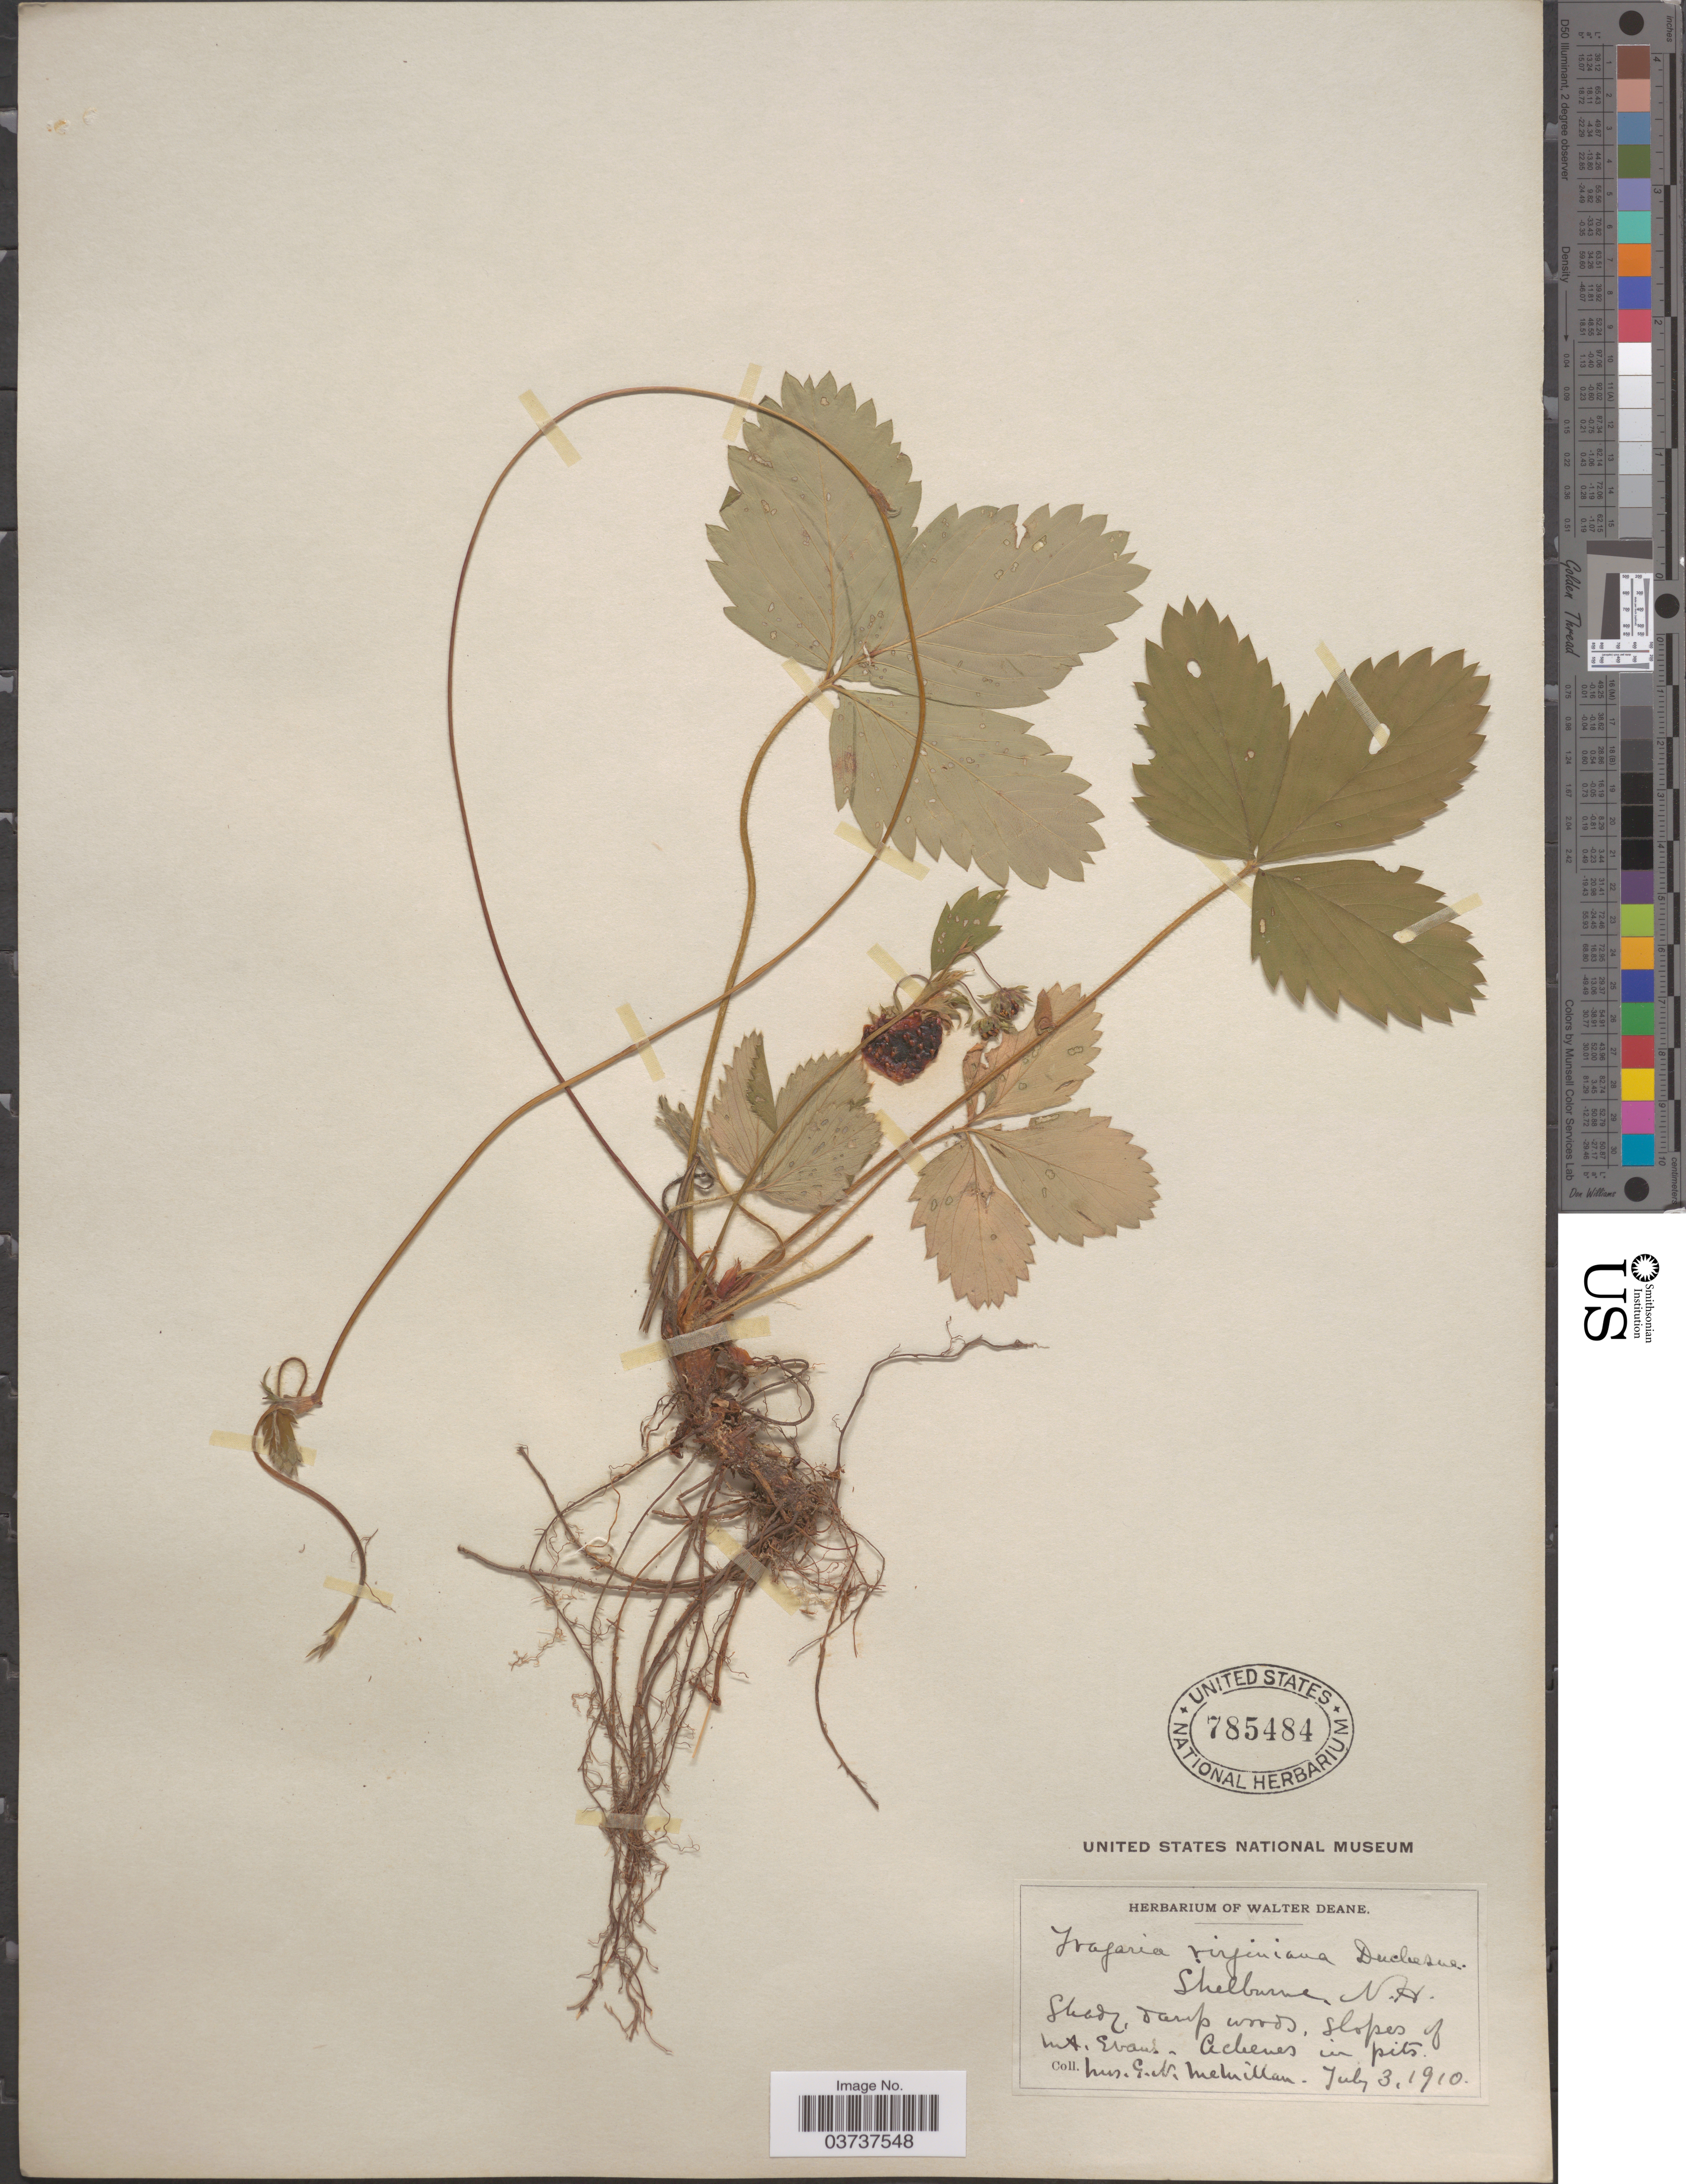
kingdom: Plantae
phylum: Tracheophyta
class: Magnoliopsida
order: Rosales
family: Rosaceae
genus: Fragaria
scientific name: Fragaria virginiana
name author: Mill.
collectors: E. McMillan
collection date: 1910-07-03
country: United States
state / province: New Hampshire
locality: Shelburne. Slopes of Mt. Evans.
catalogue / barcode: US 785484